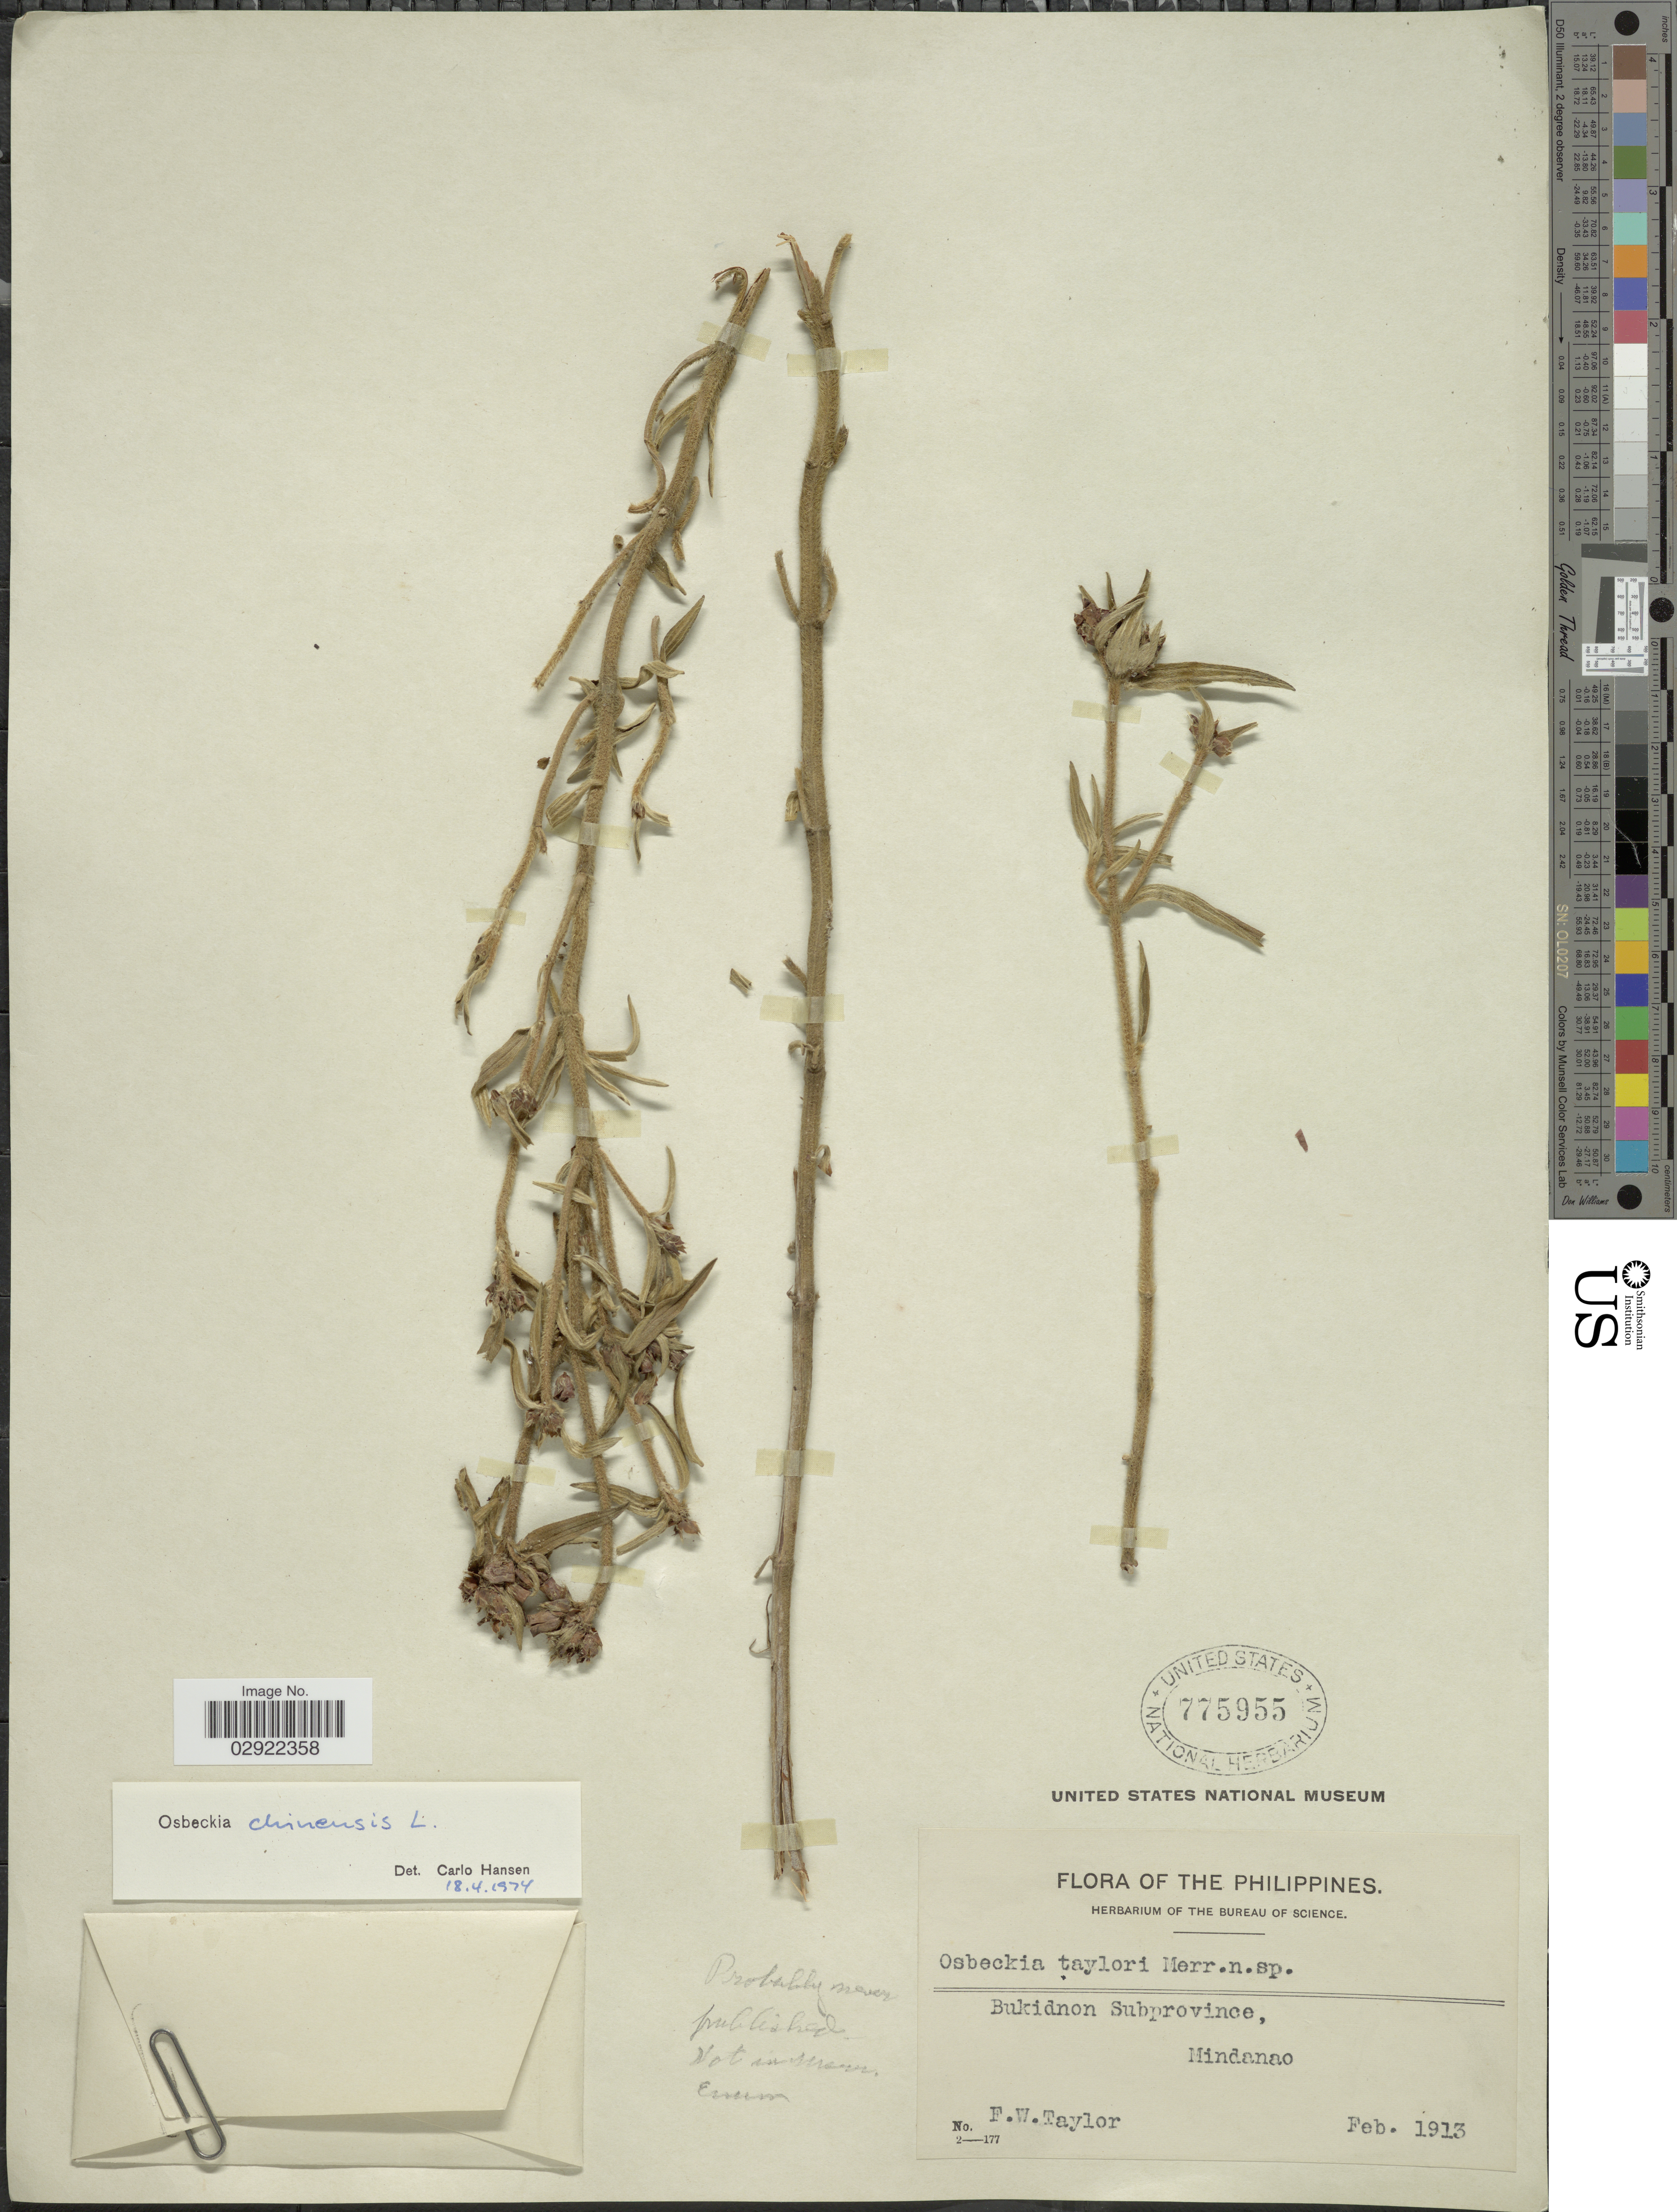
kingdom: Plantae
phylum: Tracheophyta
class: Magnoliopsida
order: Myrtales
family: Melastomataceae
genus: Osbeckia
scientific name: Osbeckia chinensis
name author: L.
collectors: F. W. Taylor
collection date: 1913-02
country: Philippines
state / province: Northern Mindanao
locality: Bukidnon Subprovince, Mindanao.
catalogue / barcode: US 775955